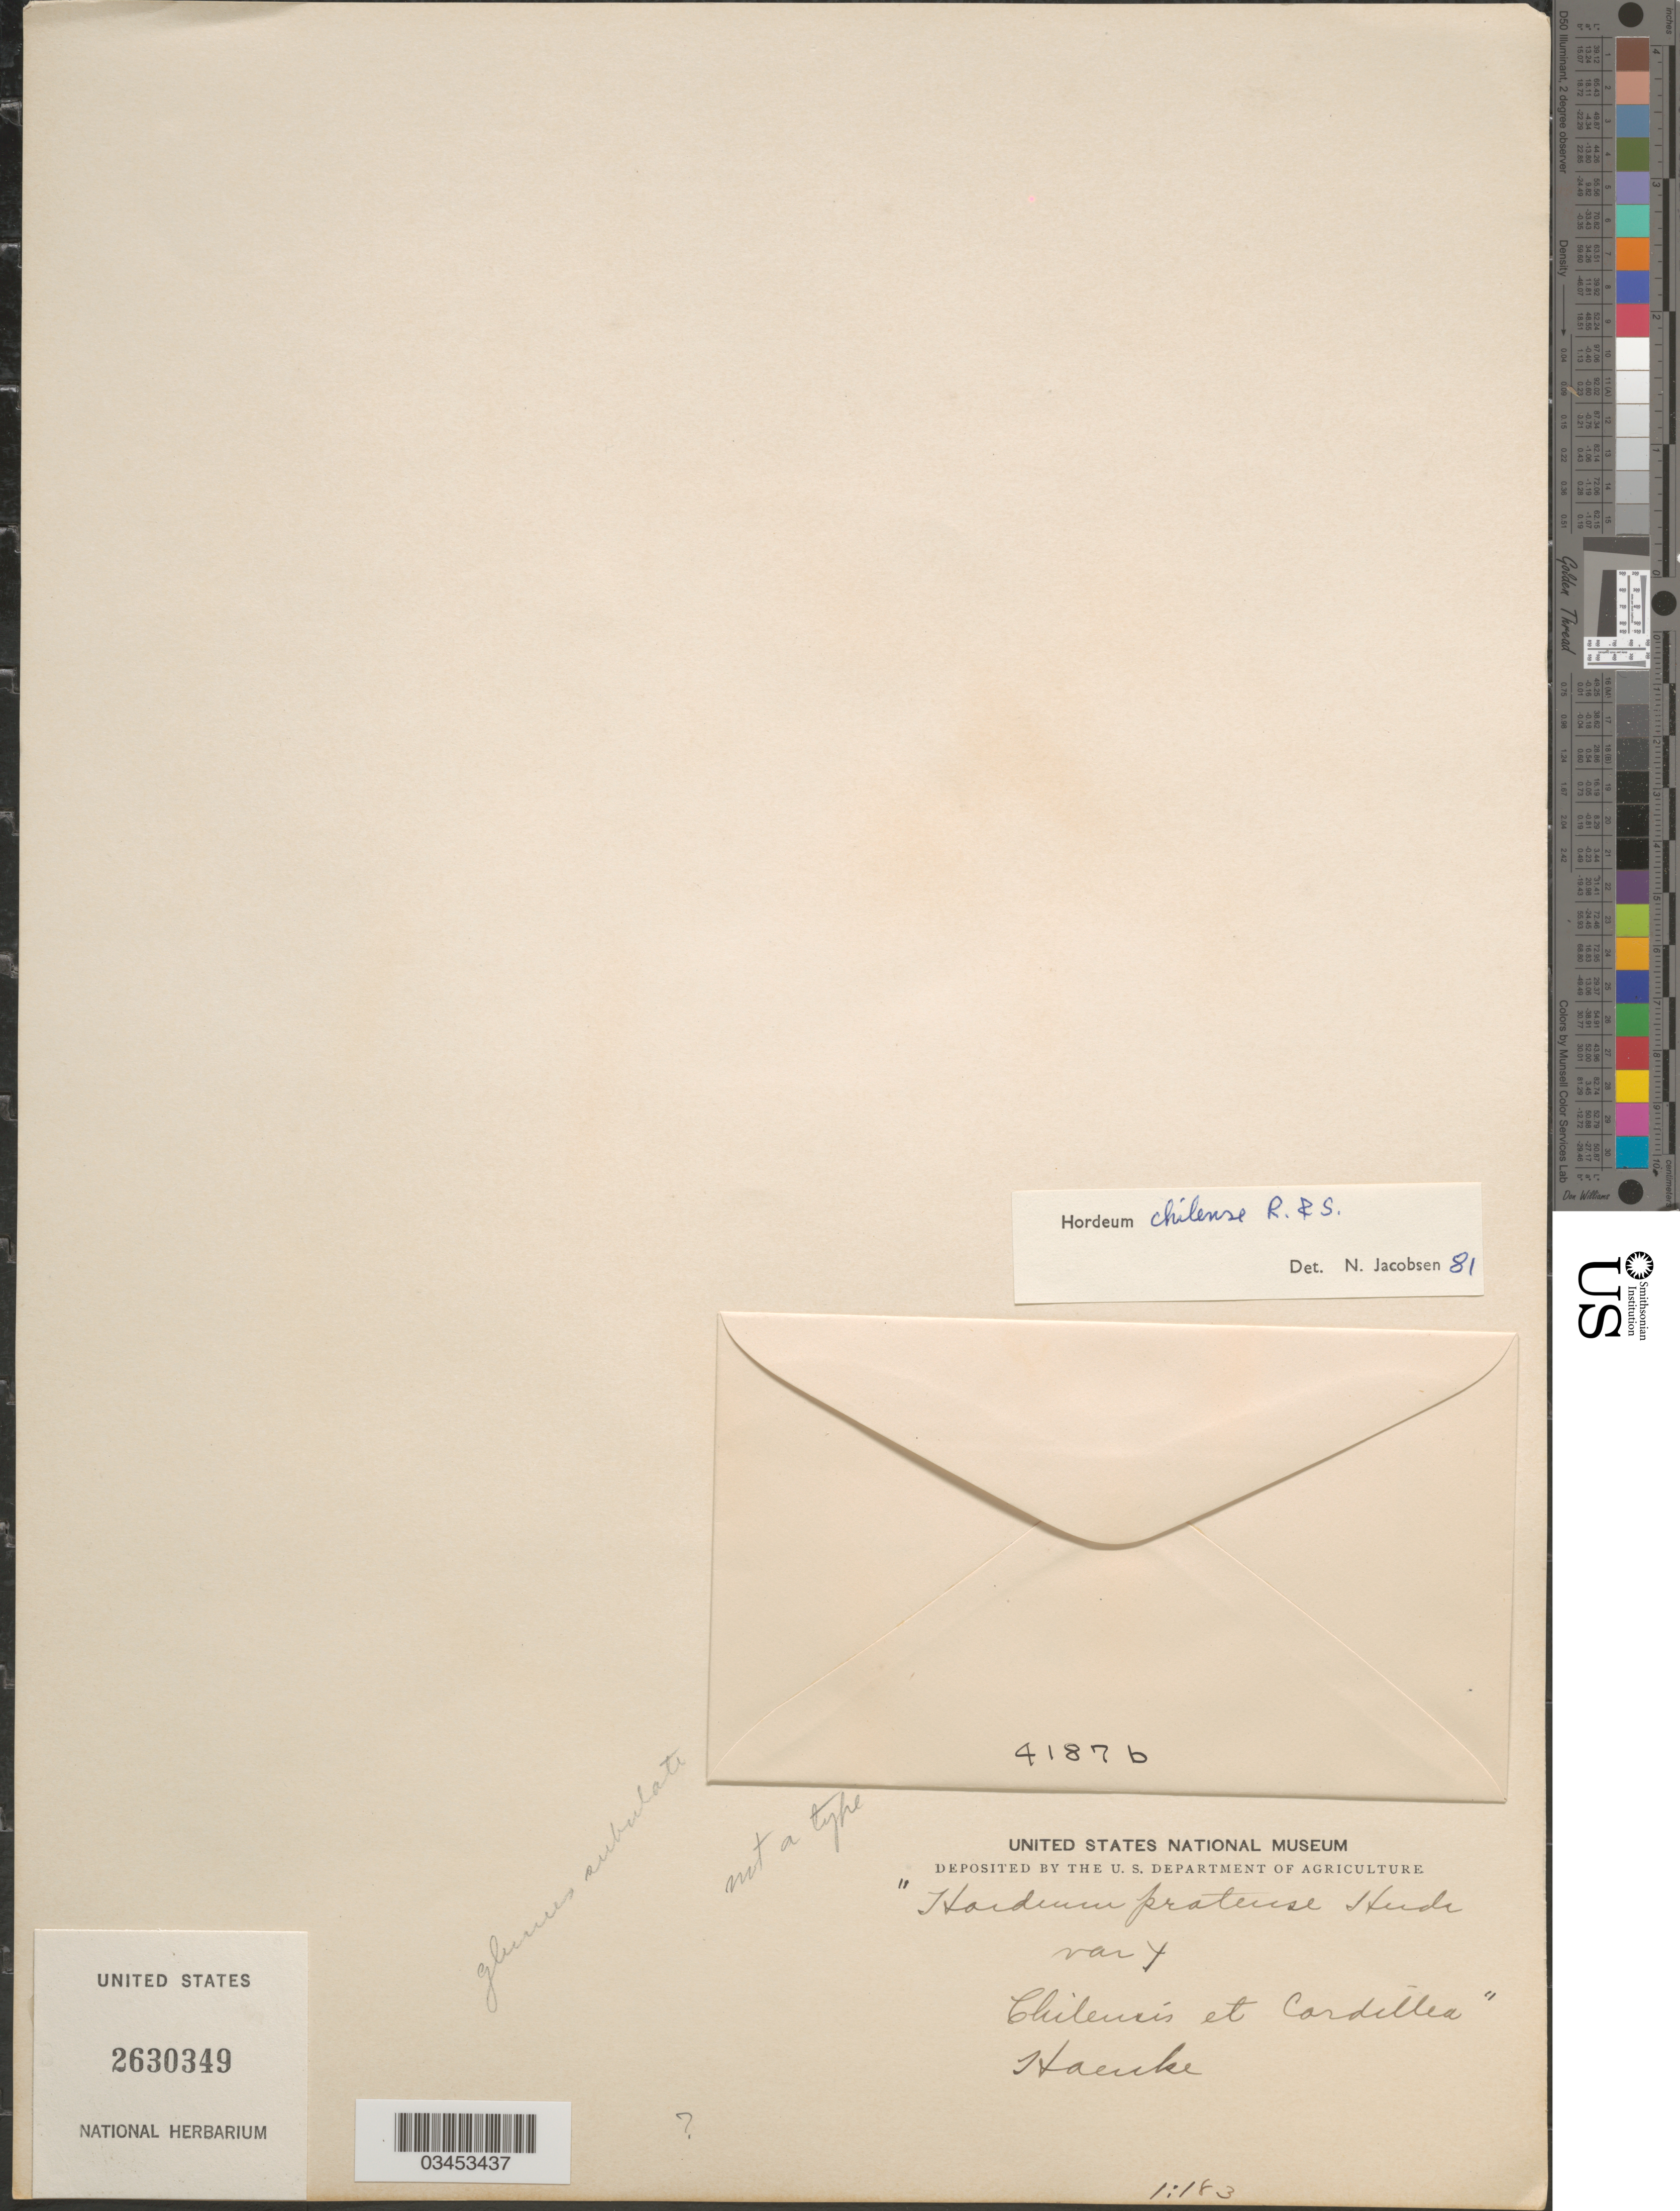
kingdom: Plantae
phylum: Tracheophyta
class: Liliopsida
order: Poales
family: Poaceae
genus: Hordeum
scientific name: Hordeum comosum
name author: J. Presl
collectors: Haenke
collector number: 4187b?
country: Chile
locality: Chilenis et Cordillea.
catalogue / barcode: US 2630349